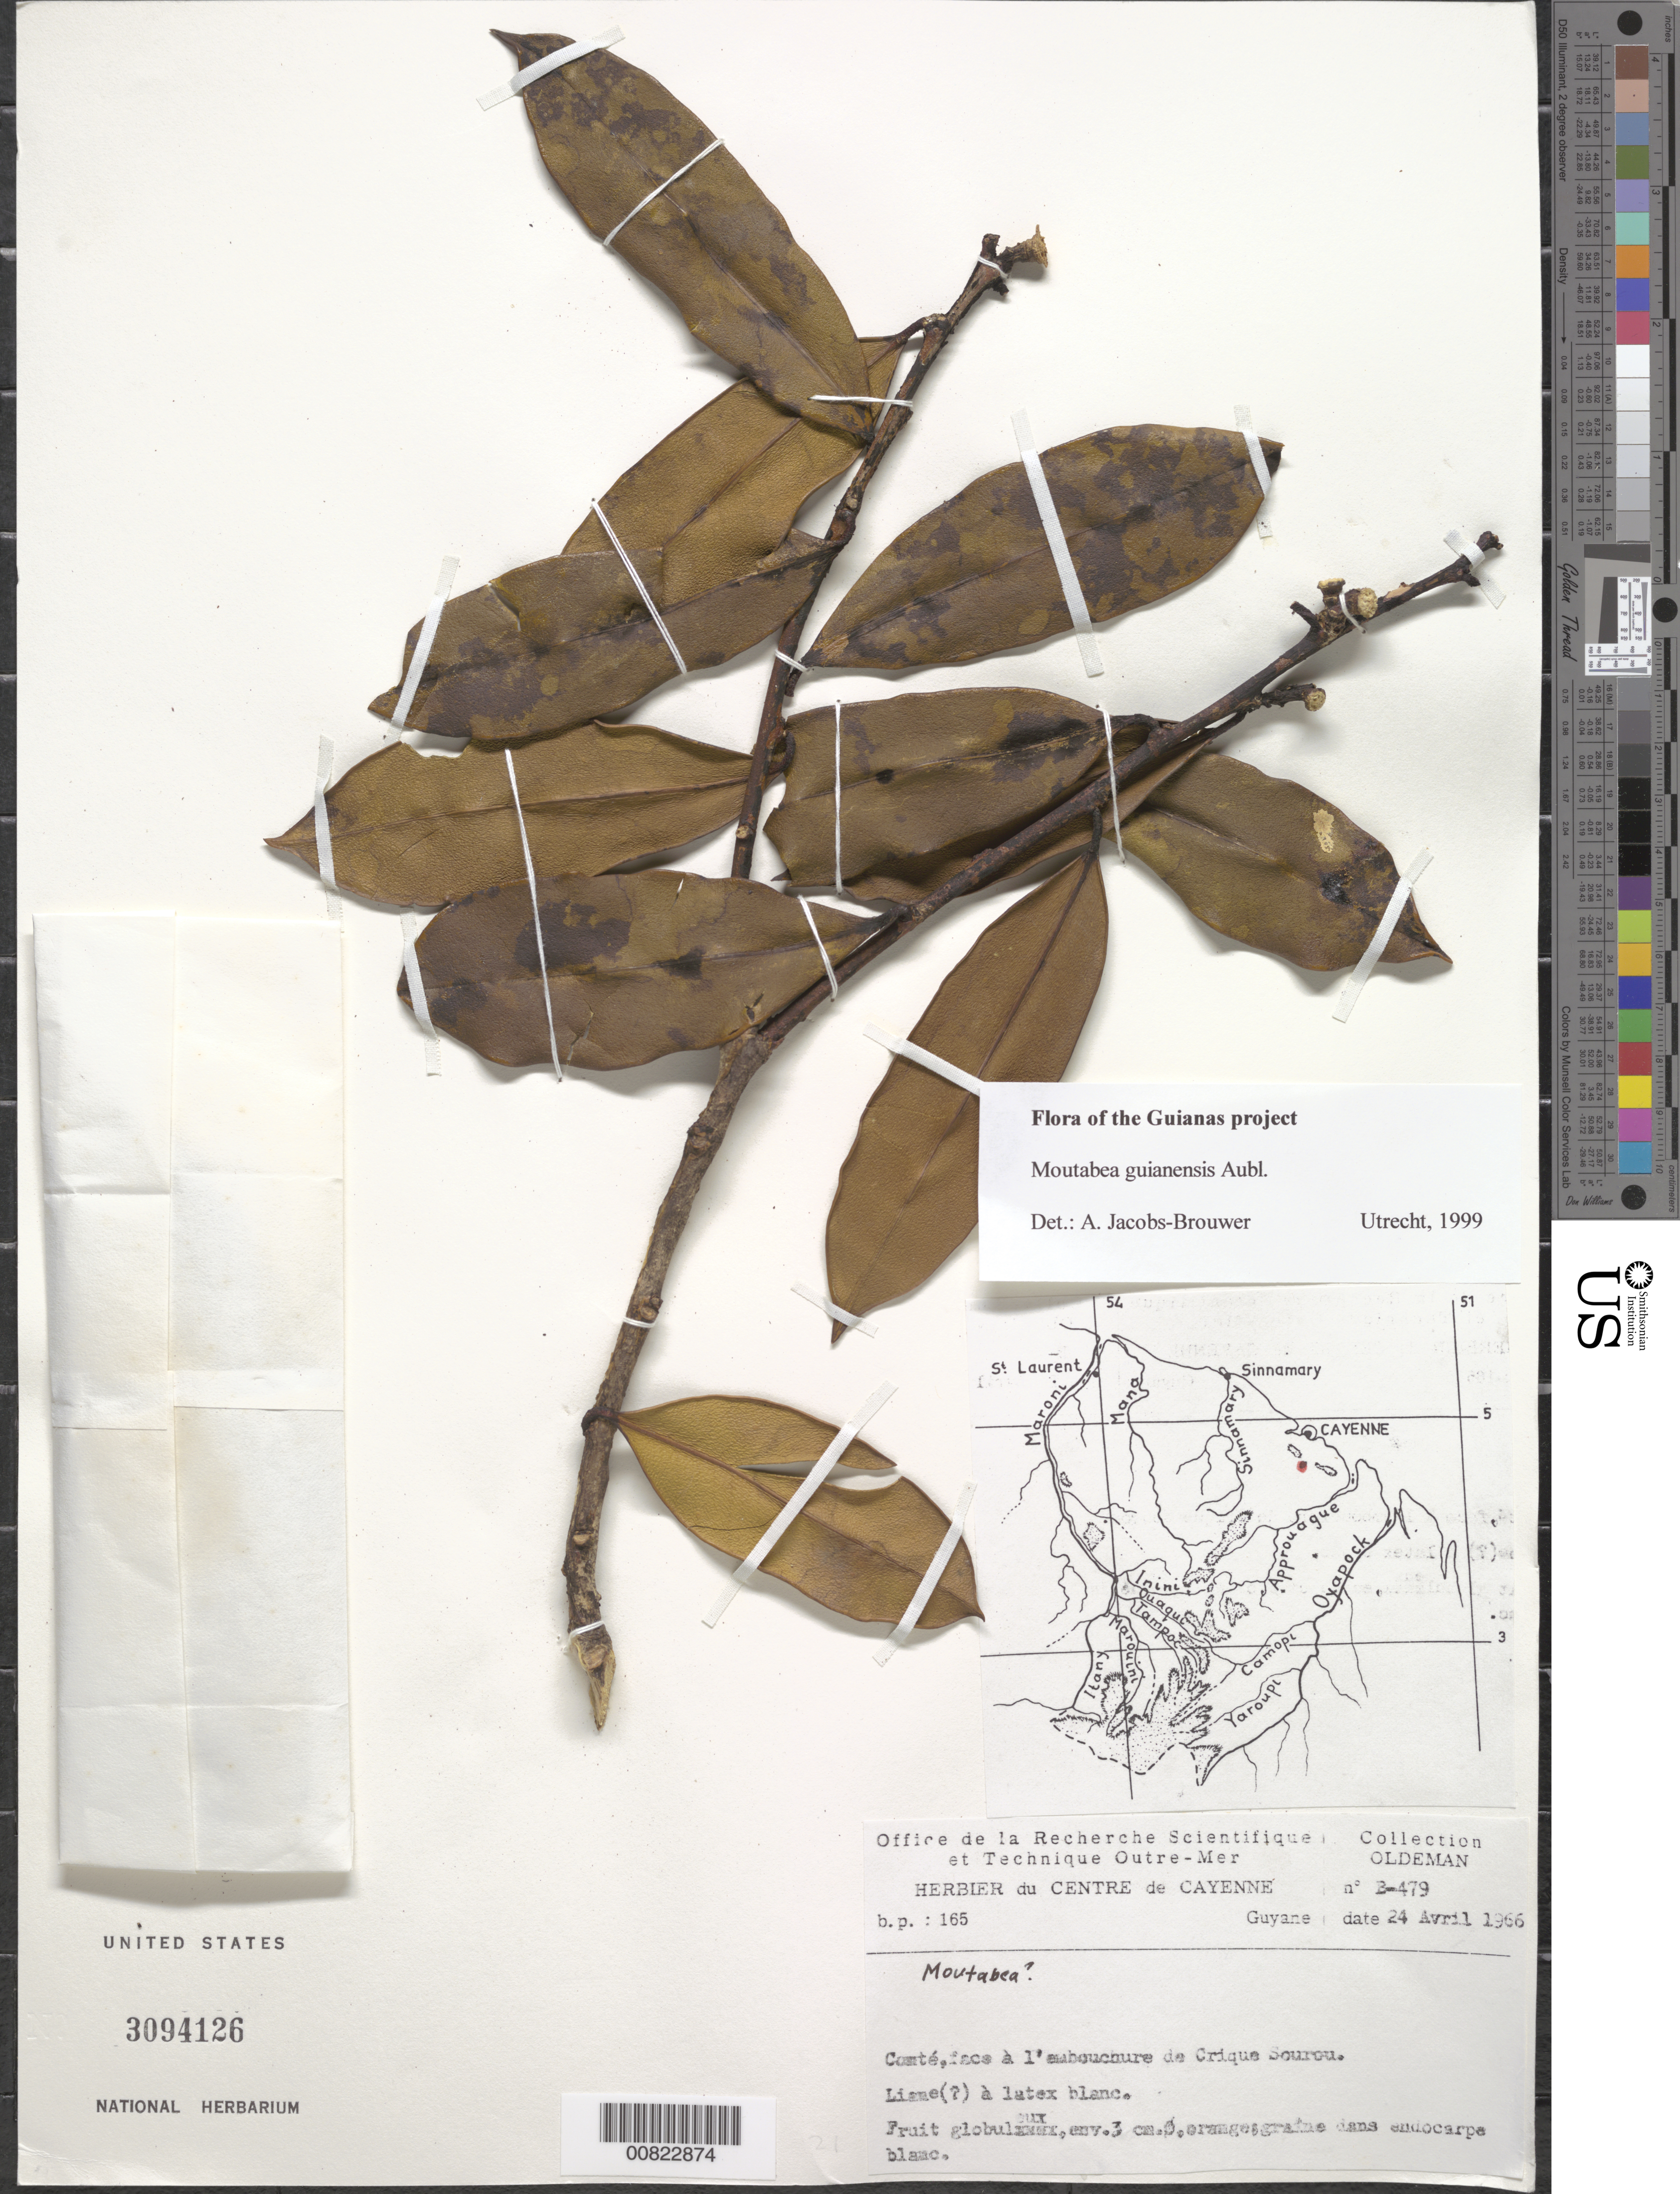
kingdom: Plantae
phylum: Tracheophyta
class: Magnoliopsida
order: Fabales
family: Polygalaceae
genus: Moutabea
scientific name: Moutabea guianensis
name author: Aubl.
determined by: Jacobs-Brouwer, A.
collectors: R. Oldeman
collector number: B 479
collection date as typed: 24-Apr-66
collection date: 1966-04-24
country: French Guiana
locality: Comté, face à l'embouchure de Crique Sourou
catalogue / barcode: US 3094126